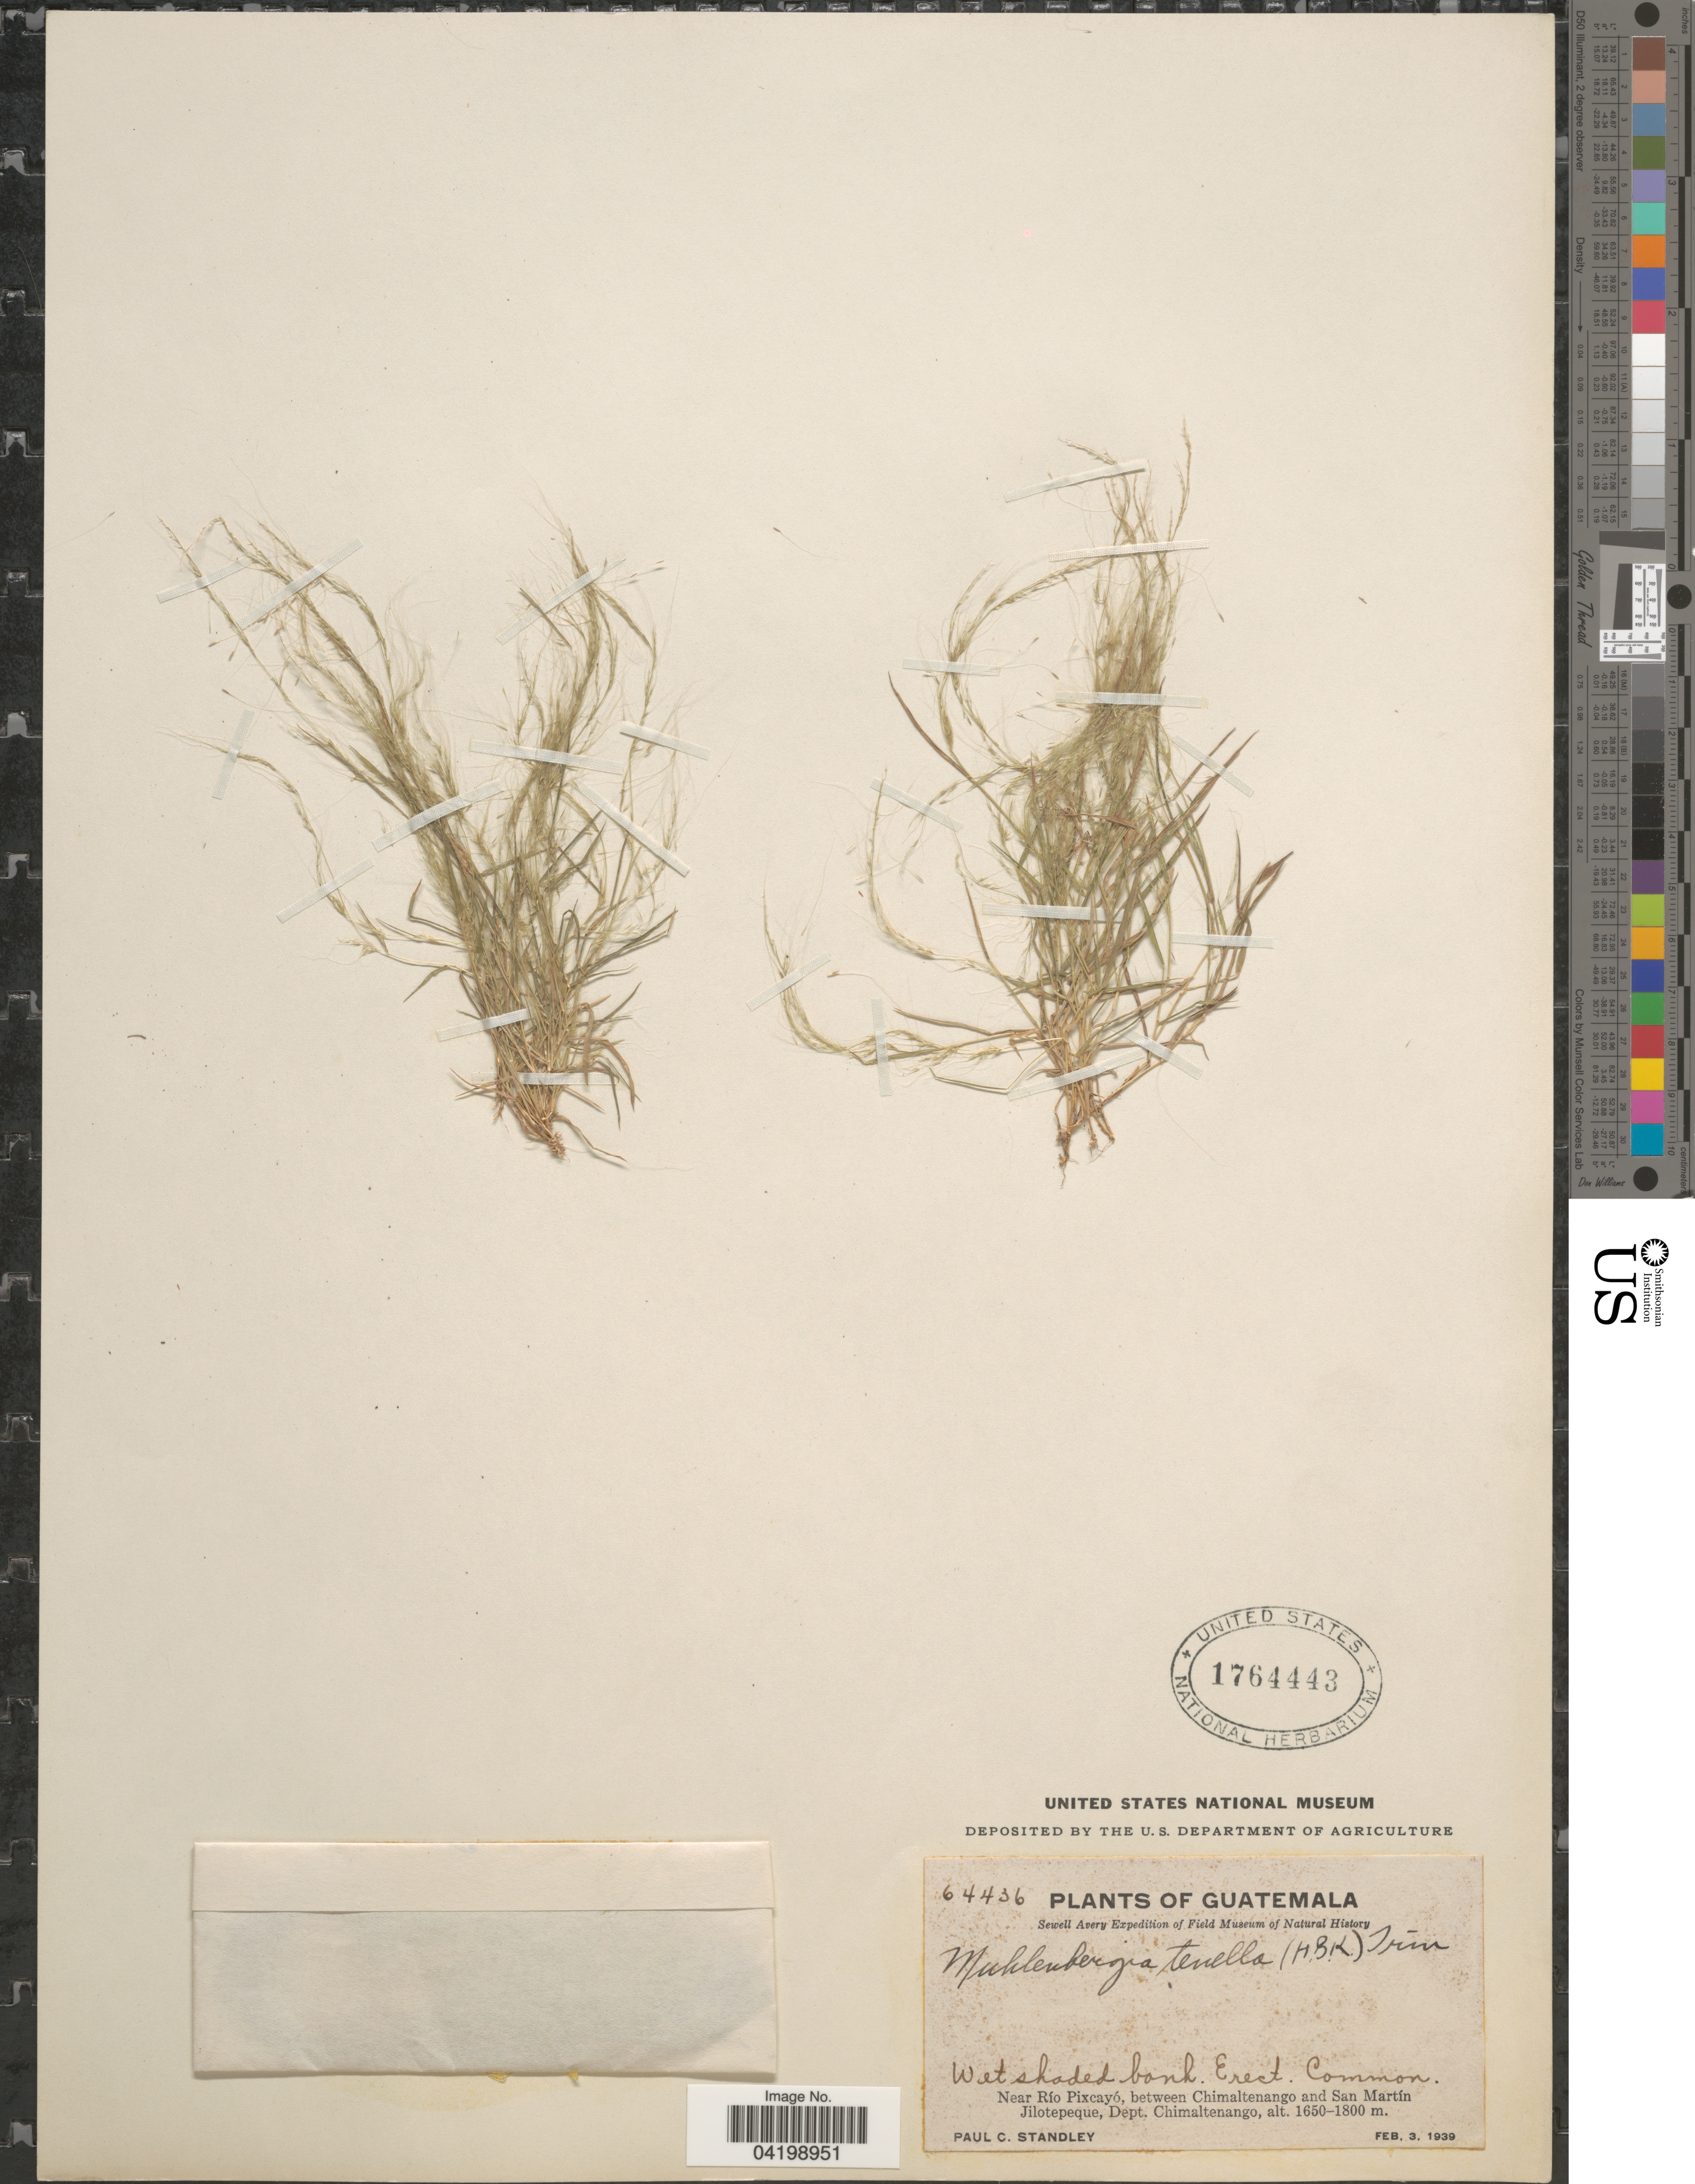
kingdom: Plantae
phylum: Tracheophyta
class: Liliopsida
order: Poales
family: Poaceae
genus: Muhlenbergia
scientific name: Muhlenbergia tenella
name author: (Kunth) Trin.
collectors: P. C. Standley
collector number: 64436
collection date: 1939-02-03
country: Guatemala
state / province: Chimaltenango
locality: Sewell Avery Expedition of Field Museum of Natural History. Near Río Pixcayó, between Chimaltenango and San Martín Jilotepeque, Dept. Chimaltenango.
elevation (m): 1650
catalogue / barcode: US 1764443